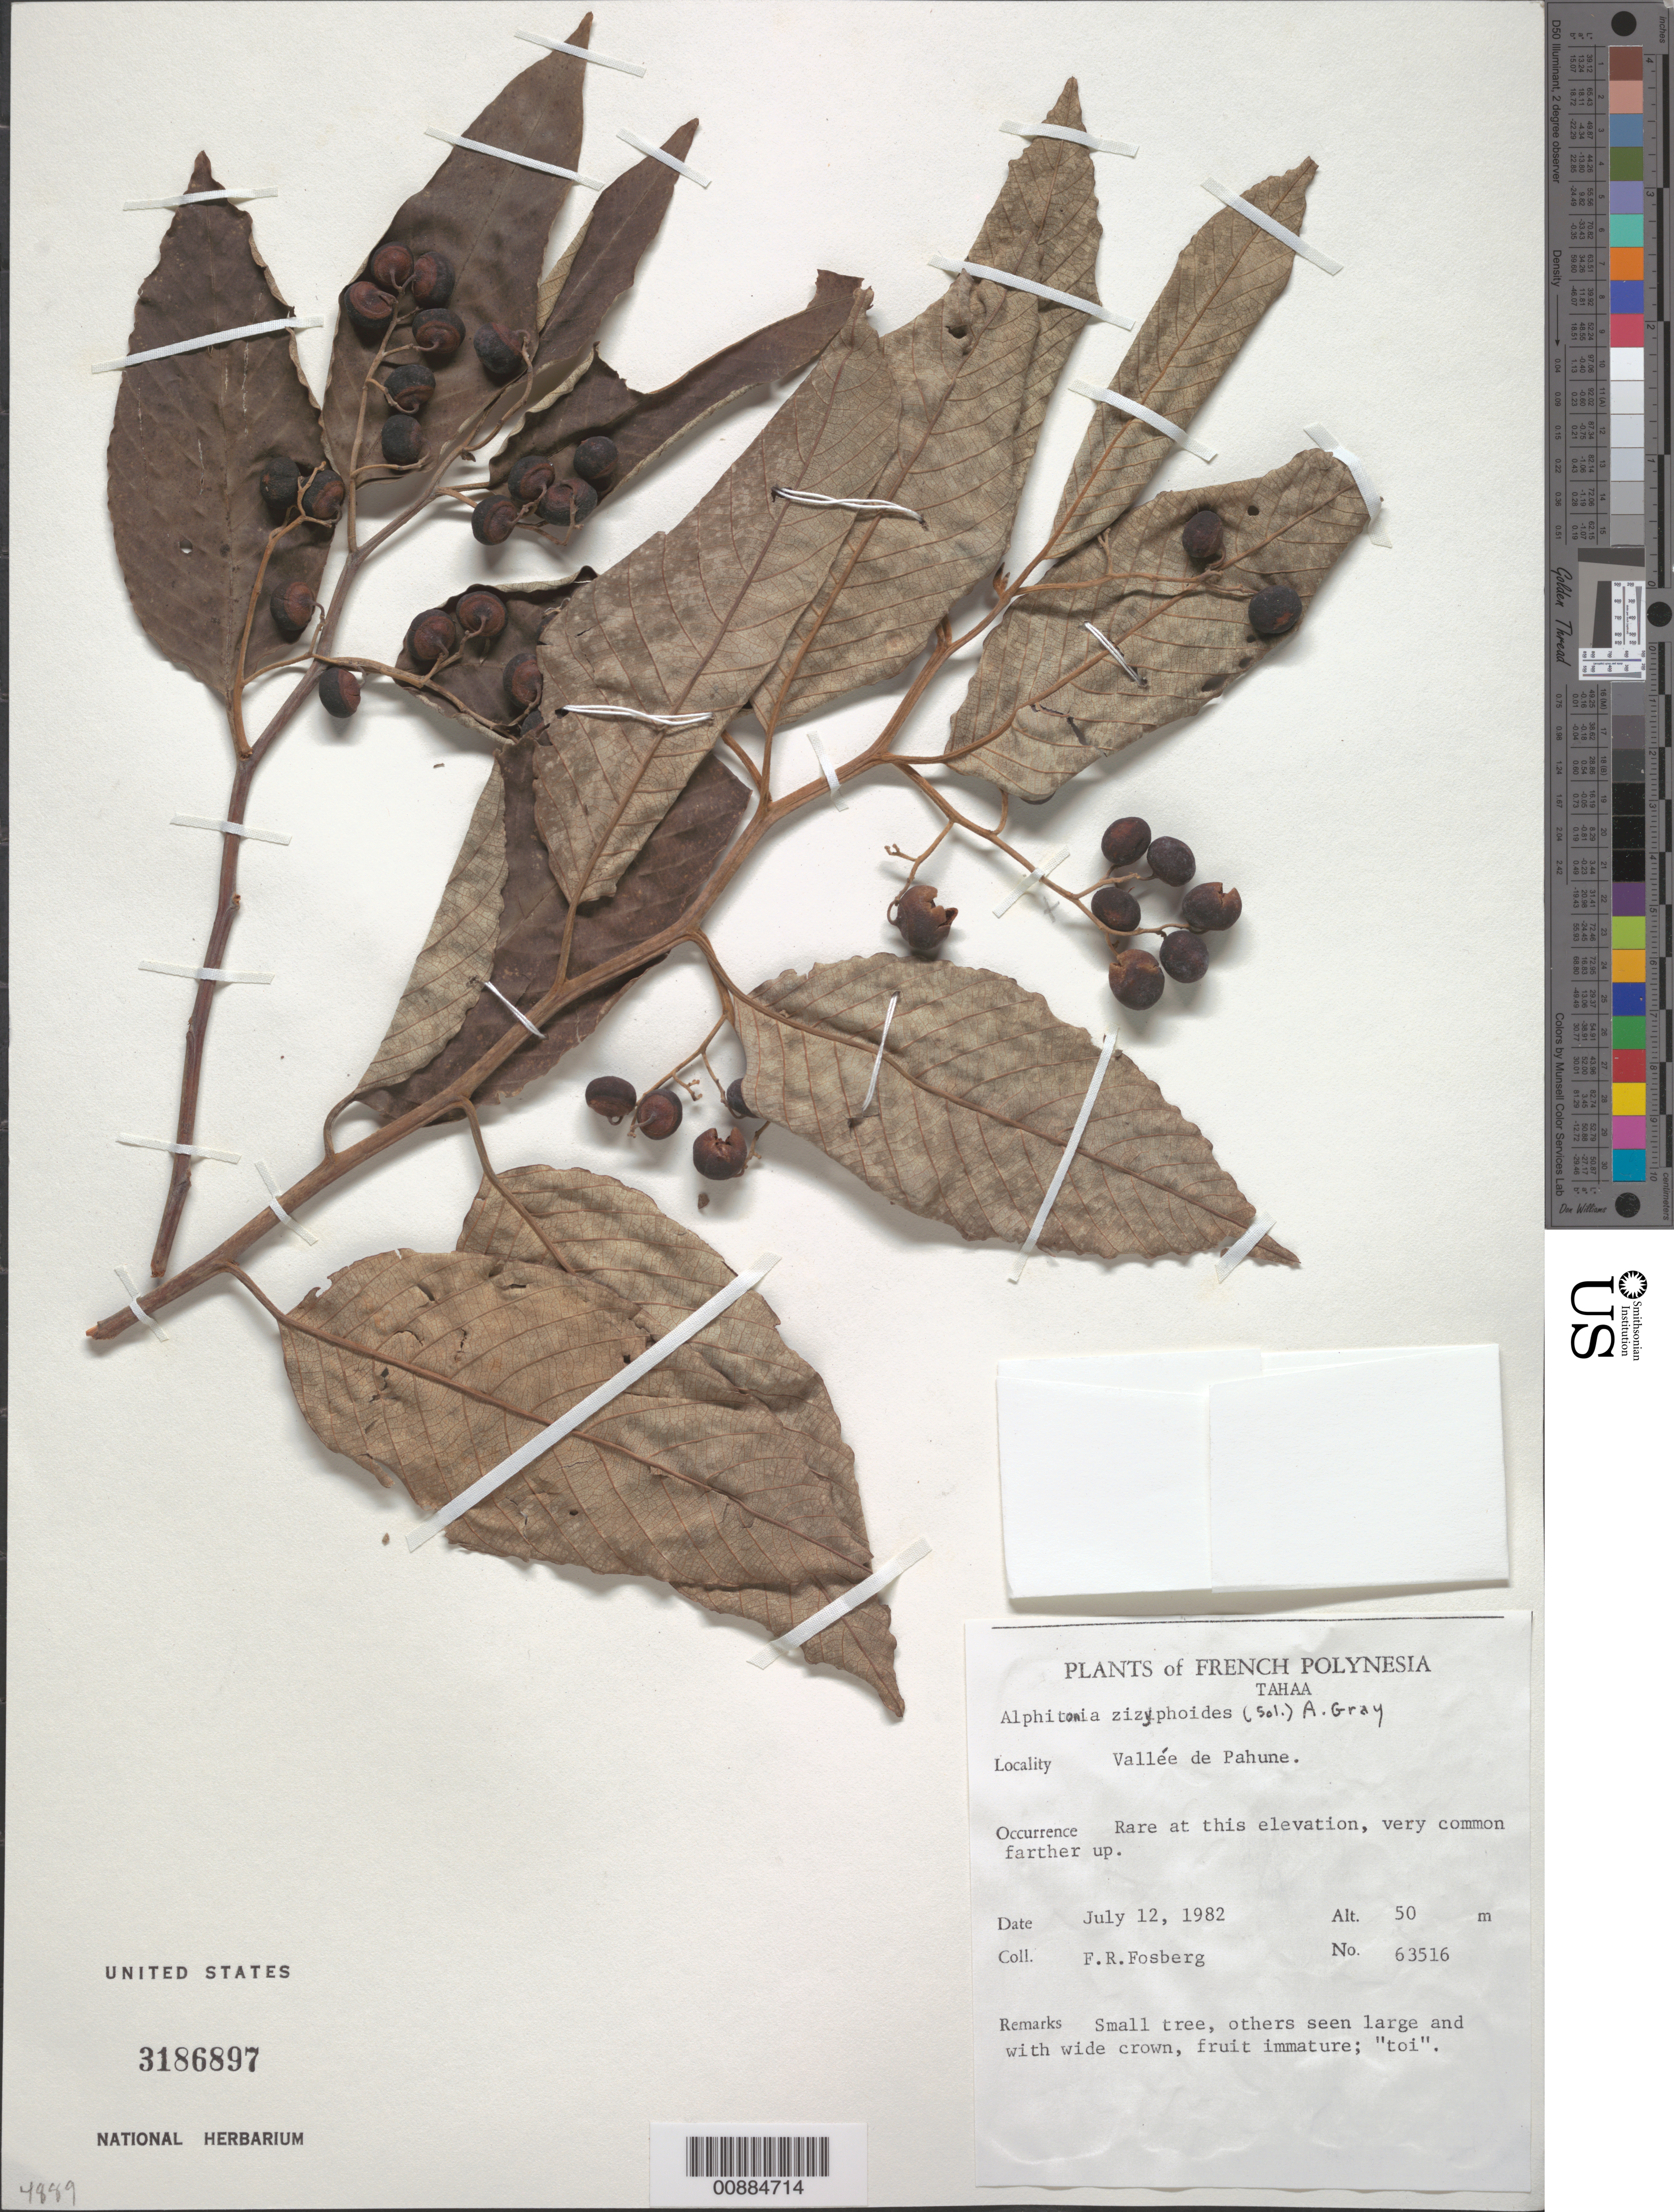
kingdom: Plantae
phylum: Tracheophyta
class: Magnoliopsida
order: Rosales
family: Rhamnaceae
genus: Alphitonia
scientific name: Alphitonia zizyphoides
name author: (Sol. ex Spreng.) A. Gray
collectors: F. R. Fosberg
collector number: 63516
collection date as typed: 12 Jul 1982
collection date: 1982-07-12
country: French Polynesia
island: Tahaa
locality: Vallee de Pahune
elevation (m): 50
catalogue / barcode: US 3186897